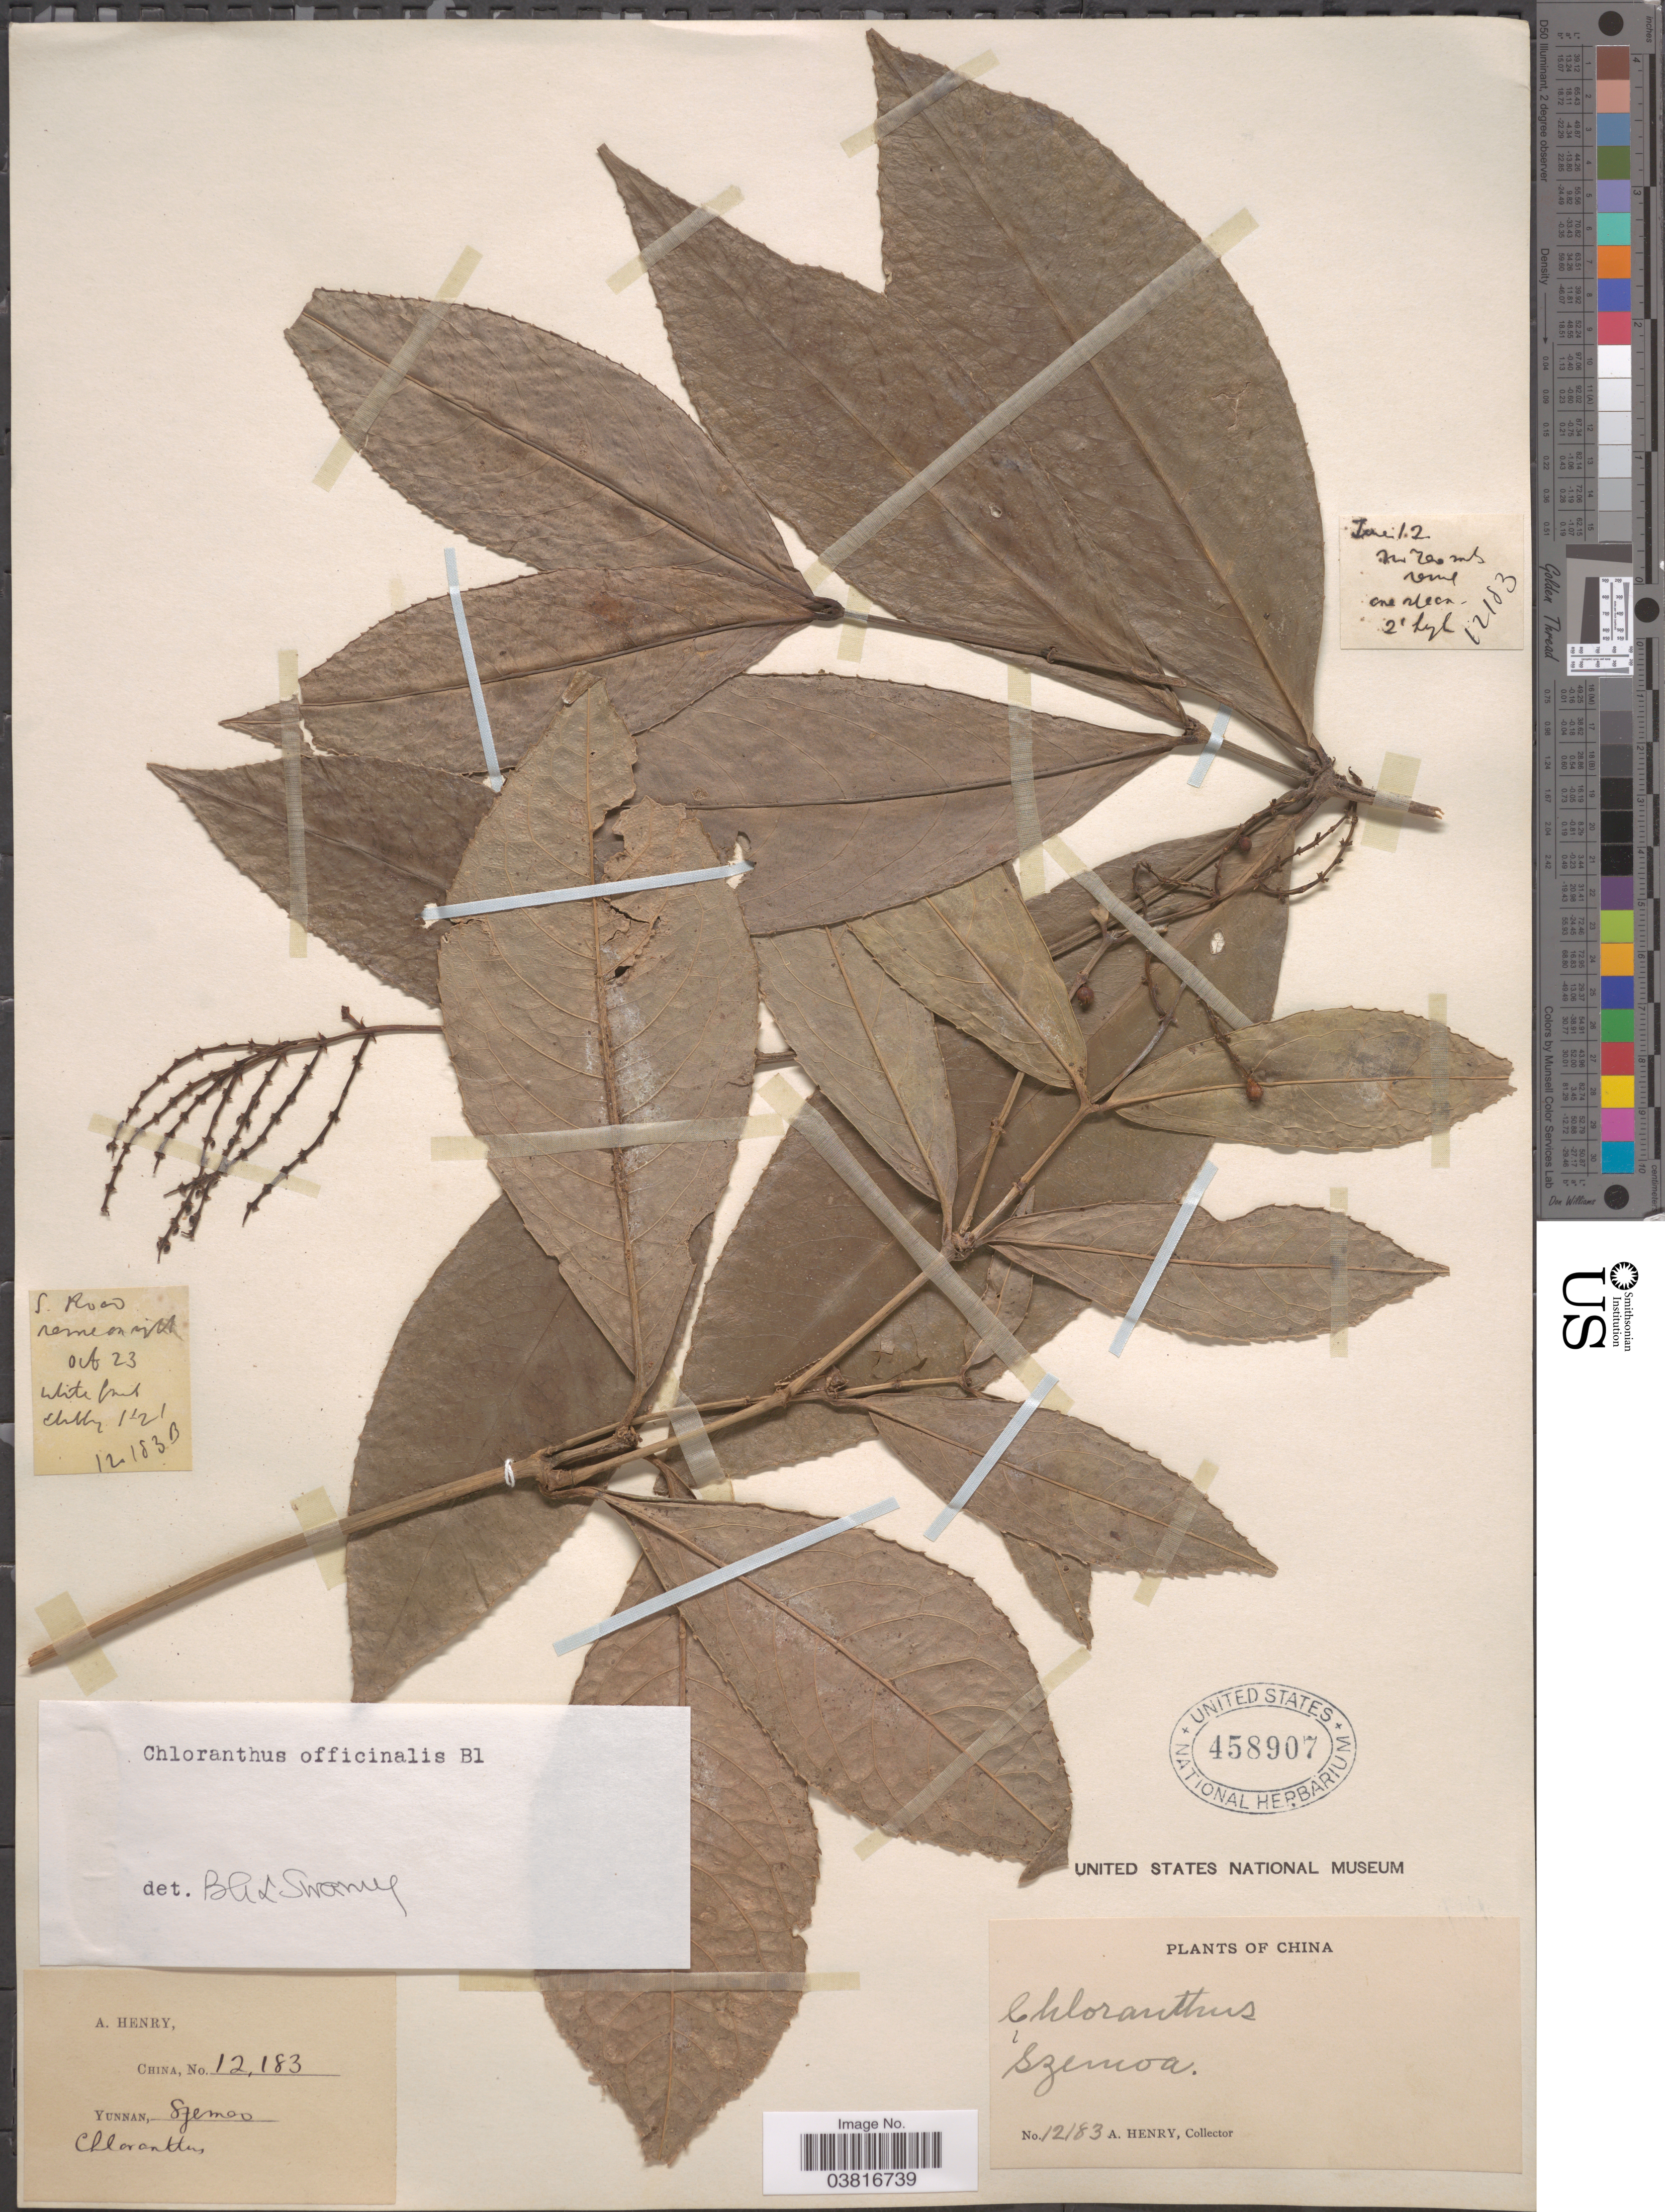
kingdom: Plantae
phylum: Tracheophyta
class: Magnoliopsida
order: Chloranthales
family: Chloranthaceae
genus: Chloranthus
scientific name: Chloranthus erectus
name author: (Buch.-Ham.) Verdc.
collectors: A. Henry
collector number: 12183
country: China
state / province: Yunnan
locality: Szemoa.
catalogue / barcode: US 458907